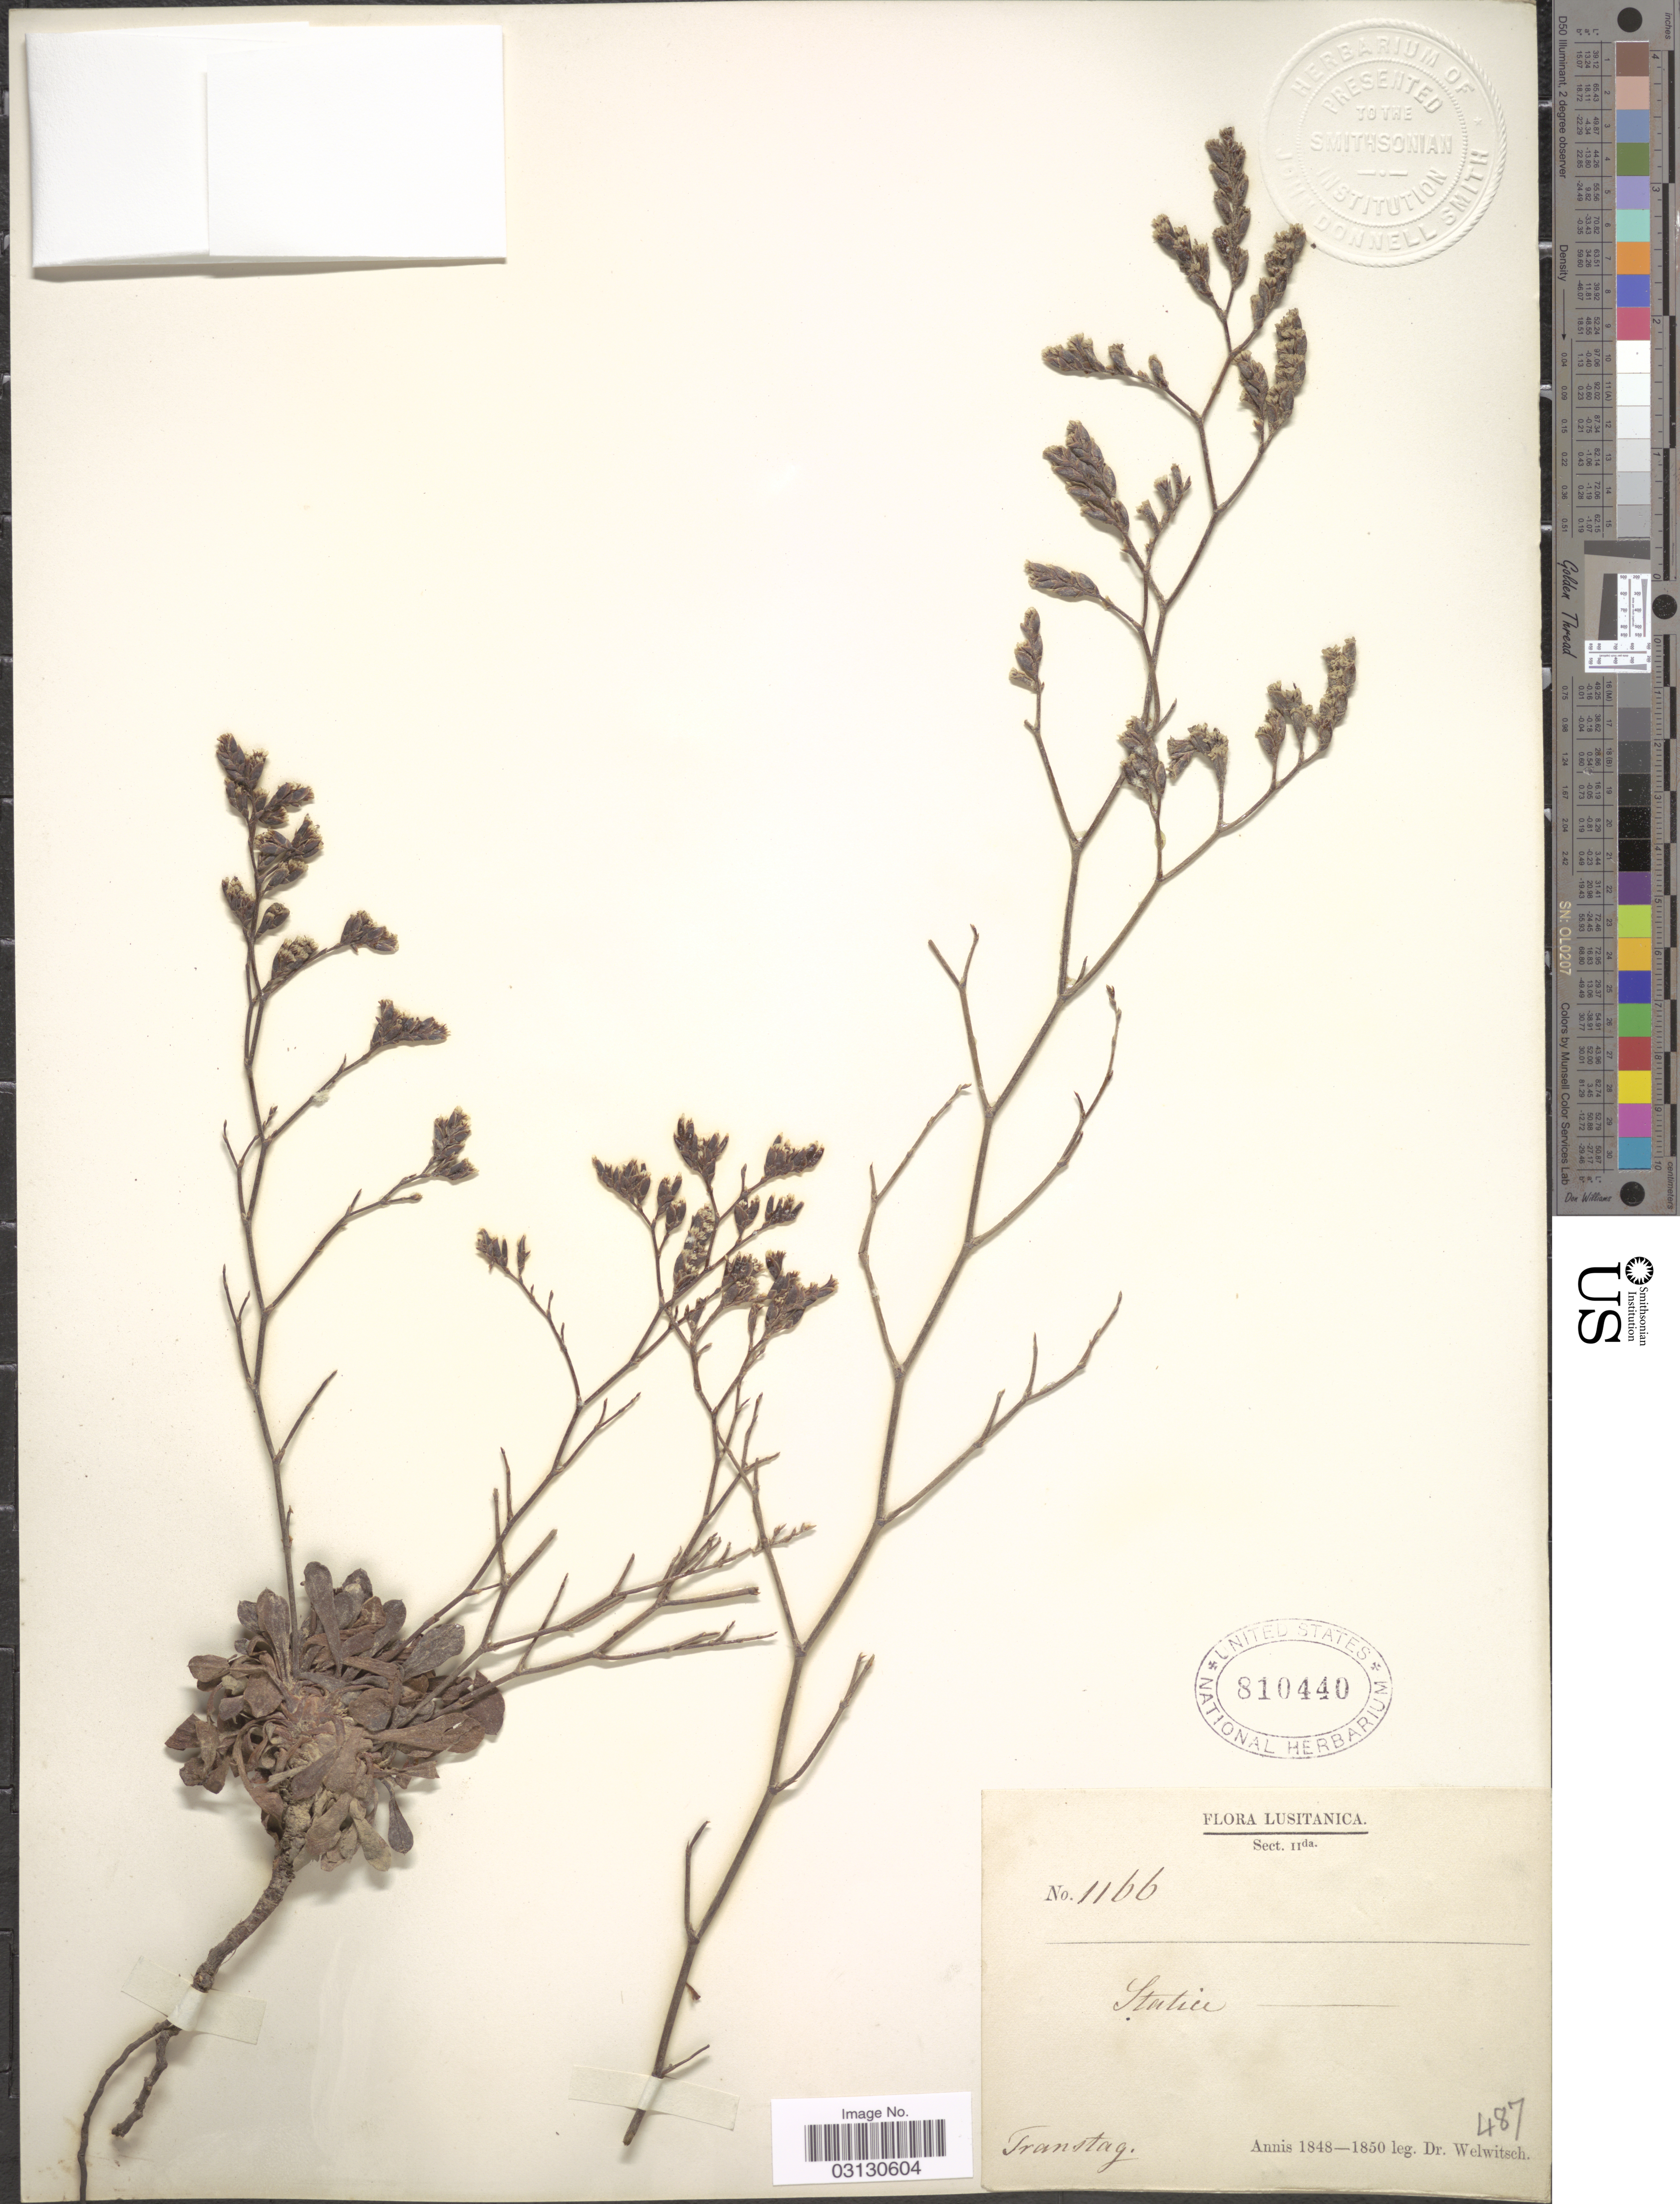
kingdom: Plantae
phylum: Tracheophyta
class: Magnoliopsida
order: Caryophyllales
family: Plumbaginaceae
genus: Limonium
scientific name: Limonium sp.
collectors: -. Welwitsch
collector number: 1166/487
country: Portugal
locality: Lusitanica, Transtag.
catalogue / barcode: US 810440